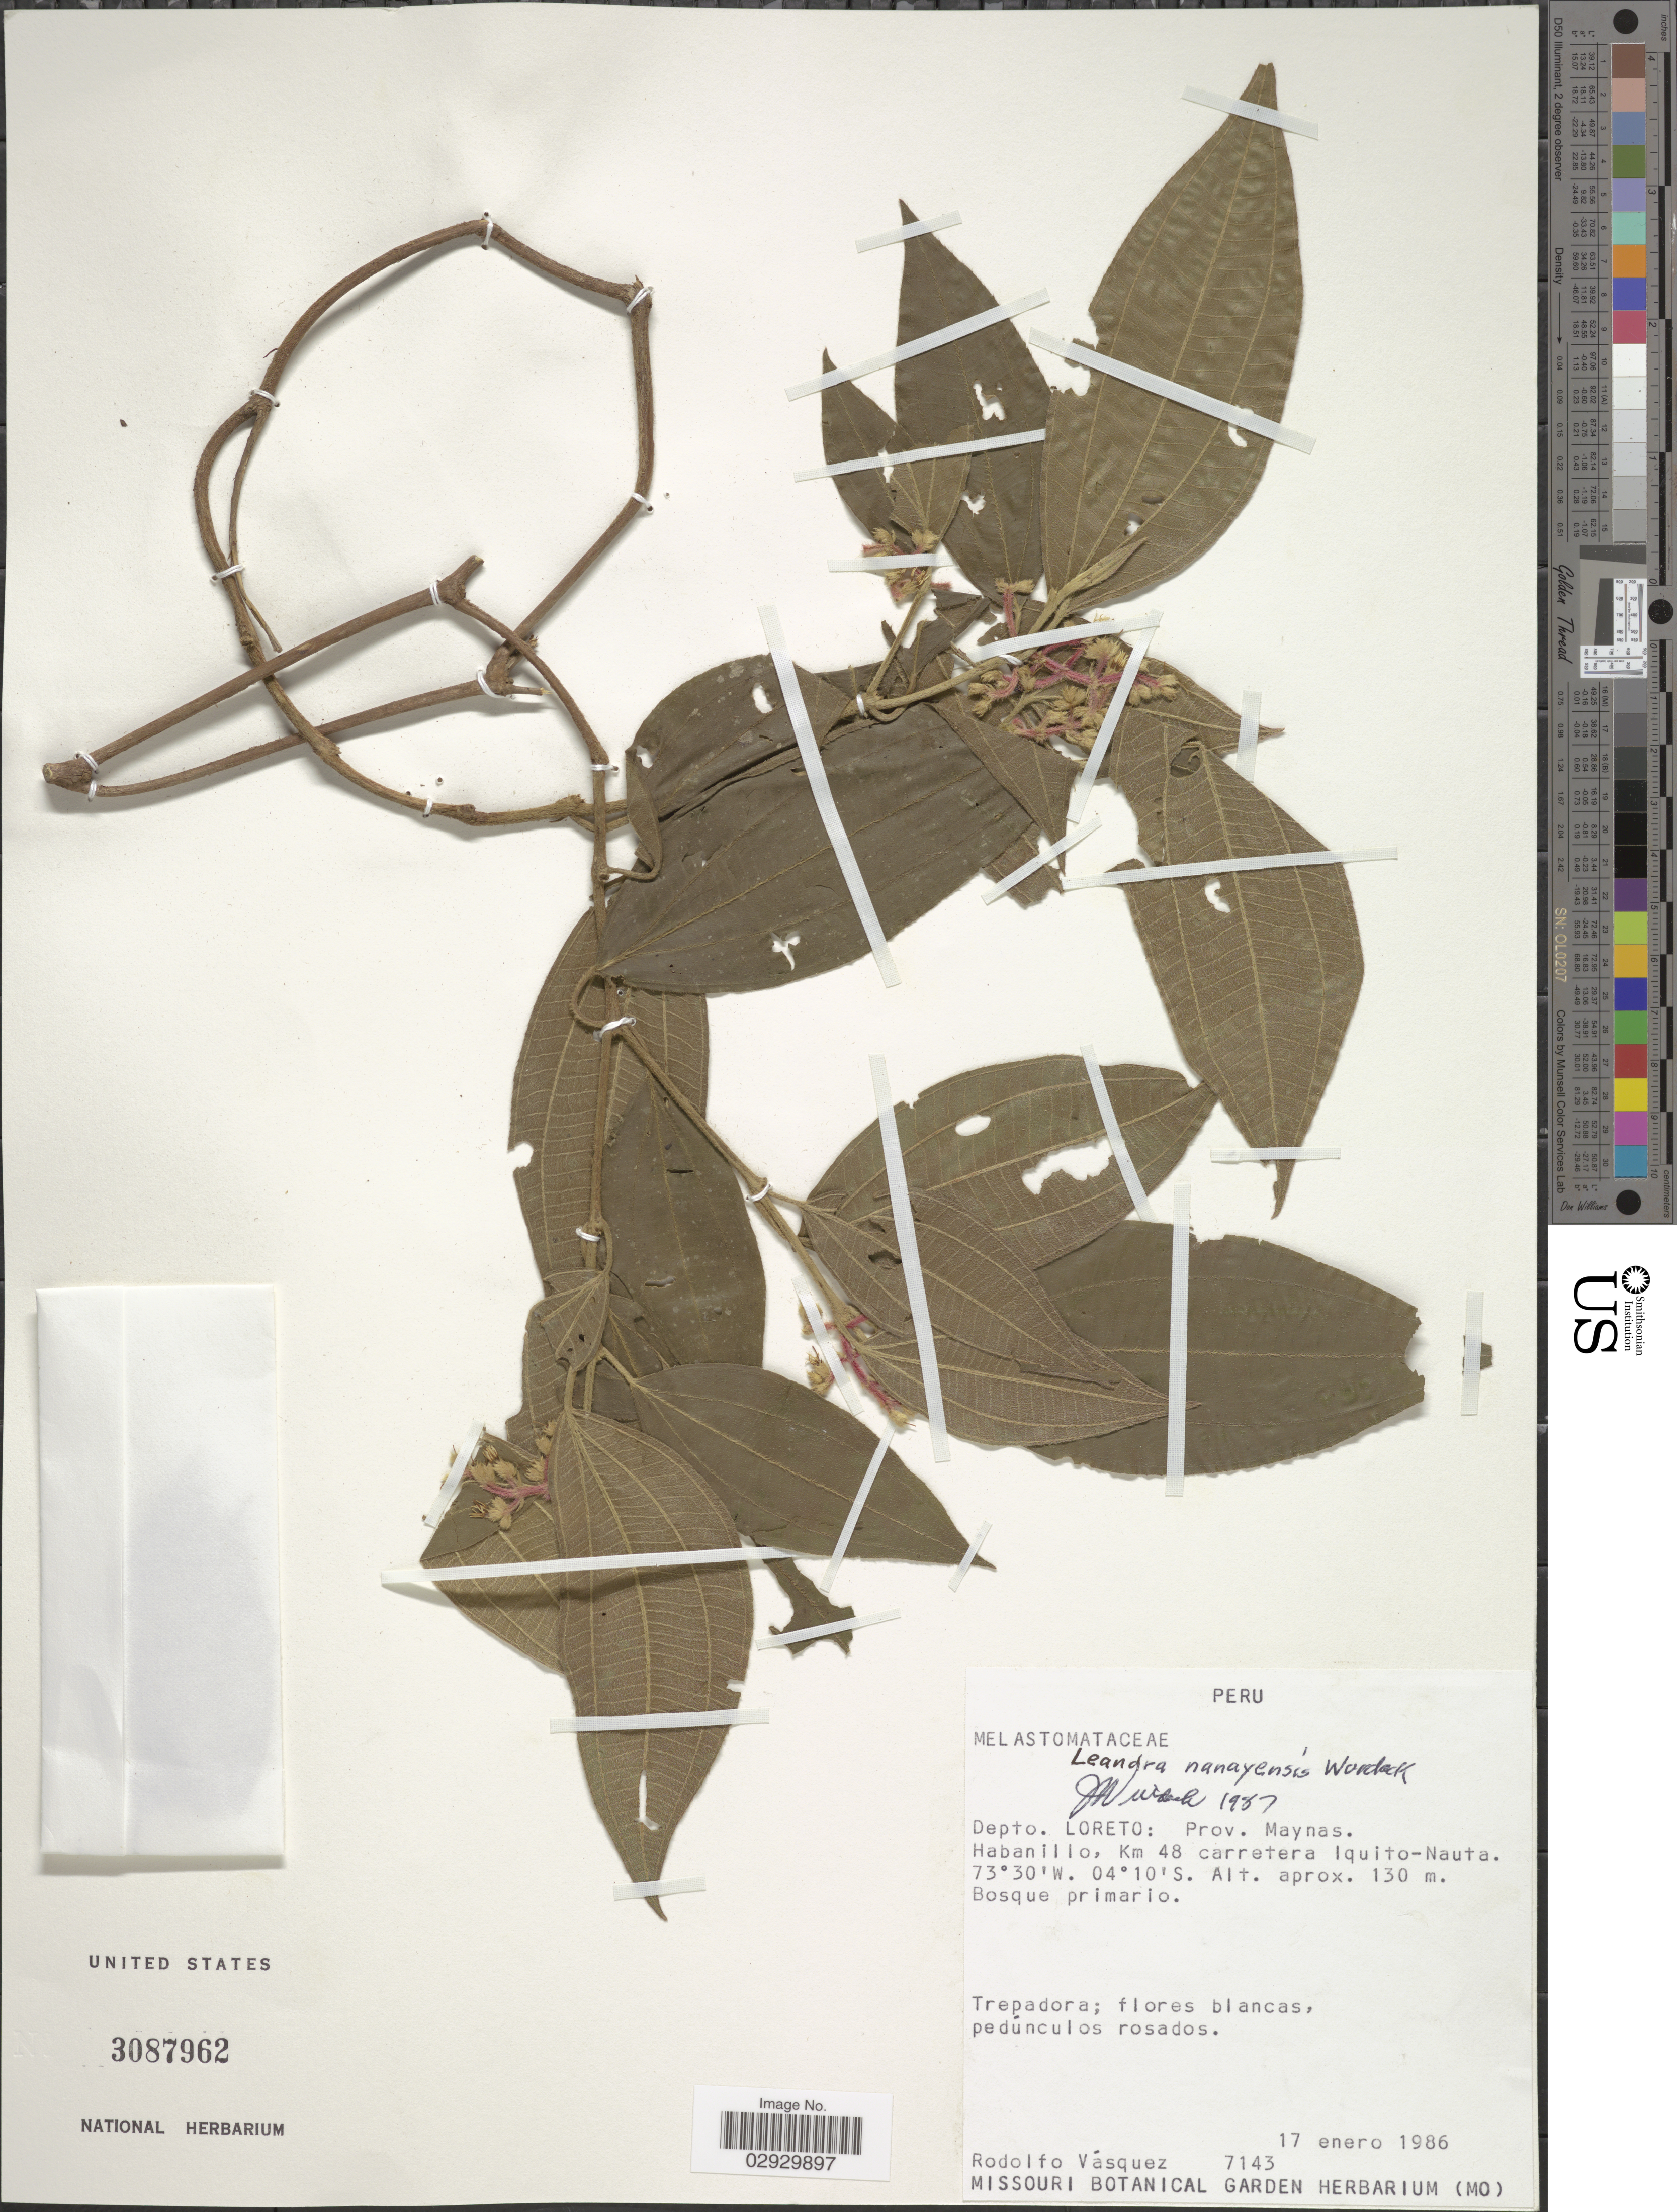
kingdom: Plantae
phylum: Tracheophyta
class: Magnoliopsida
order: Myrtales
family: Melastomataceae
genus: Leandra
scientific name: Leandra nanayensis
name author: Wurdack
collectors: R. Vásquez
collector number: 7143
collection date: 1986-01-17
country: Peru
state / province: Loreto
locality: Depto. Loreto: Prov. Maynas. Habanillo, Km 48 carretera Iquito-Nauta.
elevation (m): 130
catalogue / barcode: US 3087962